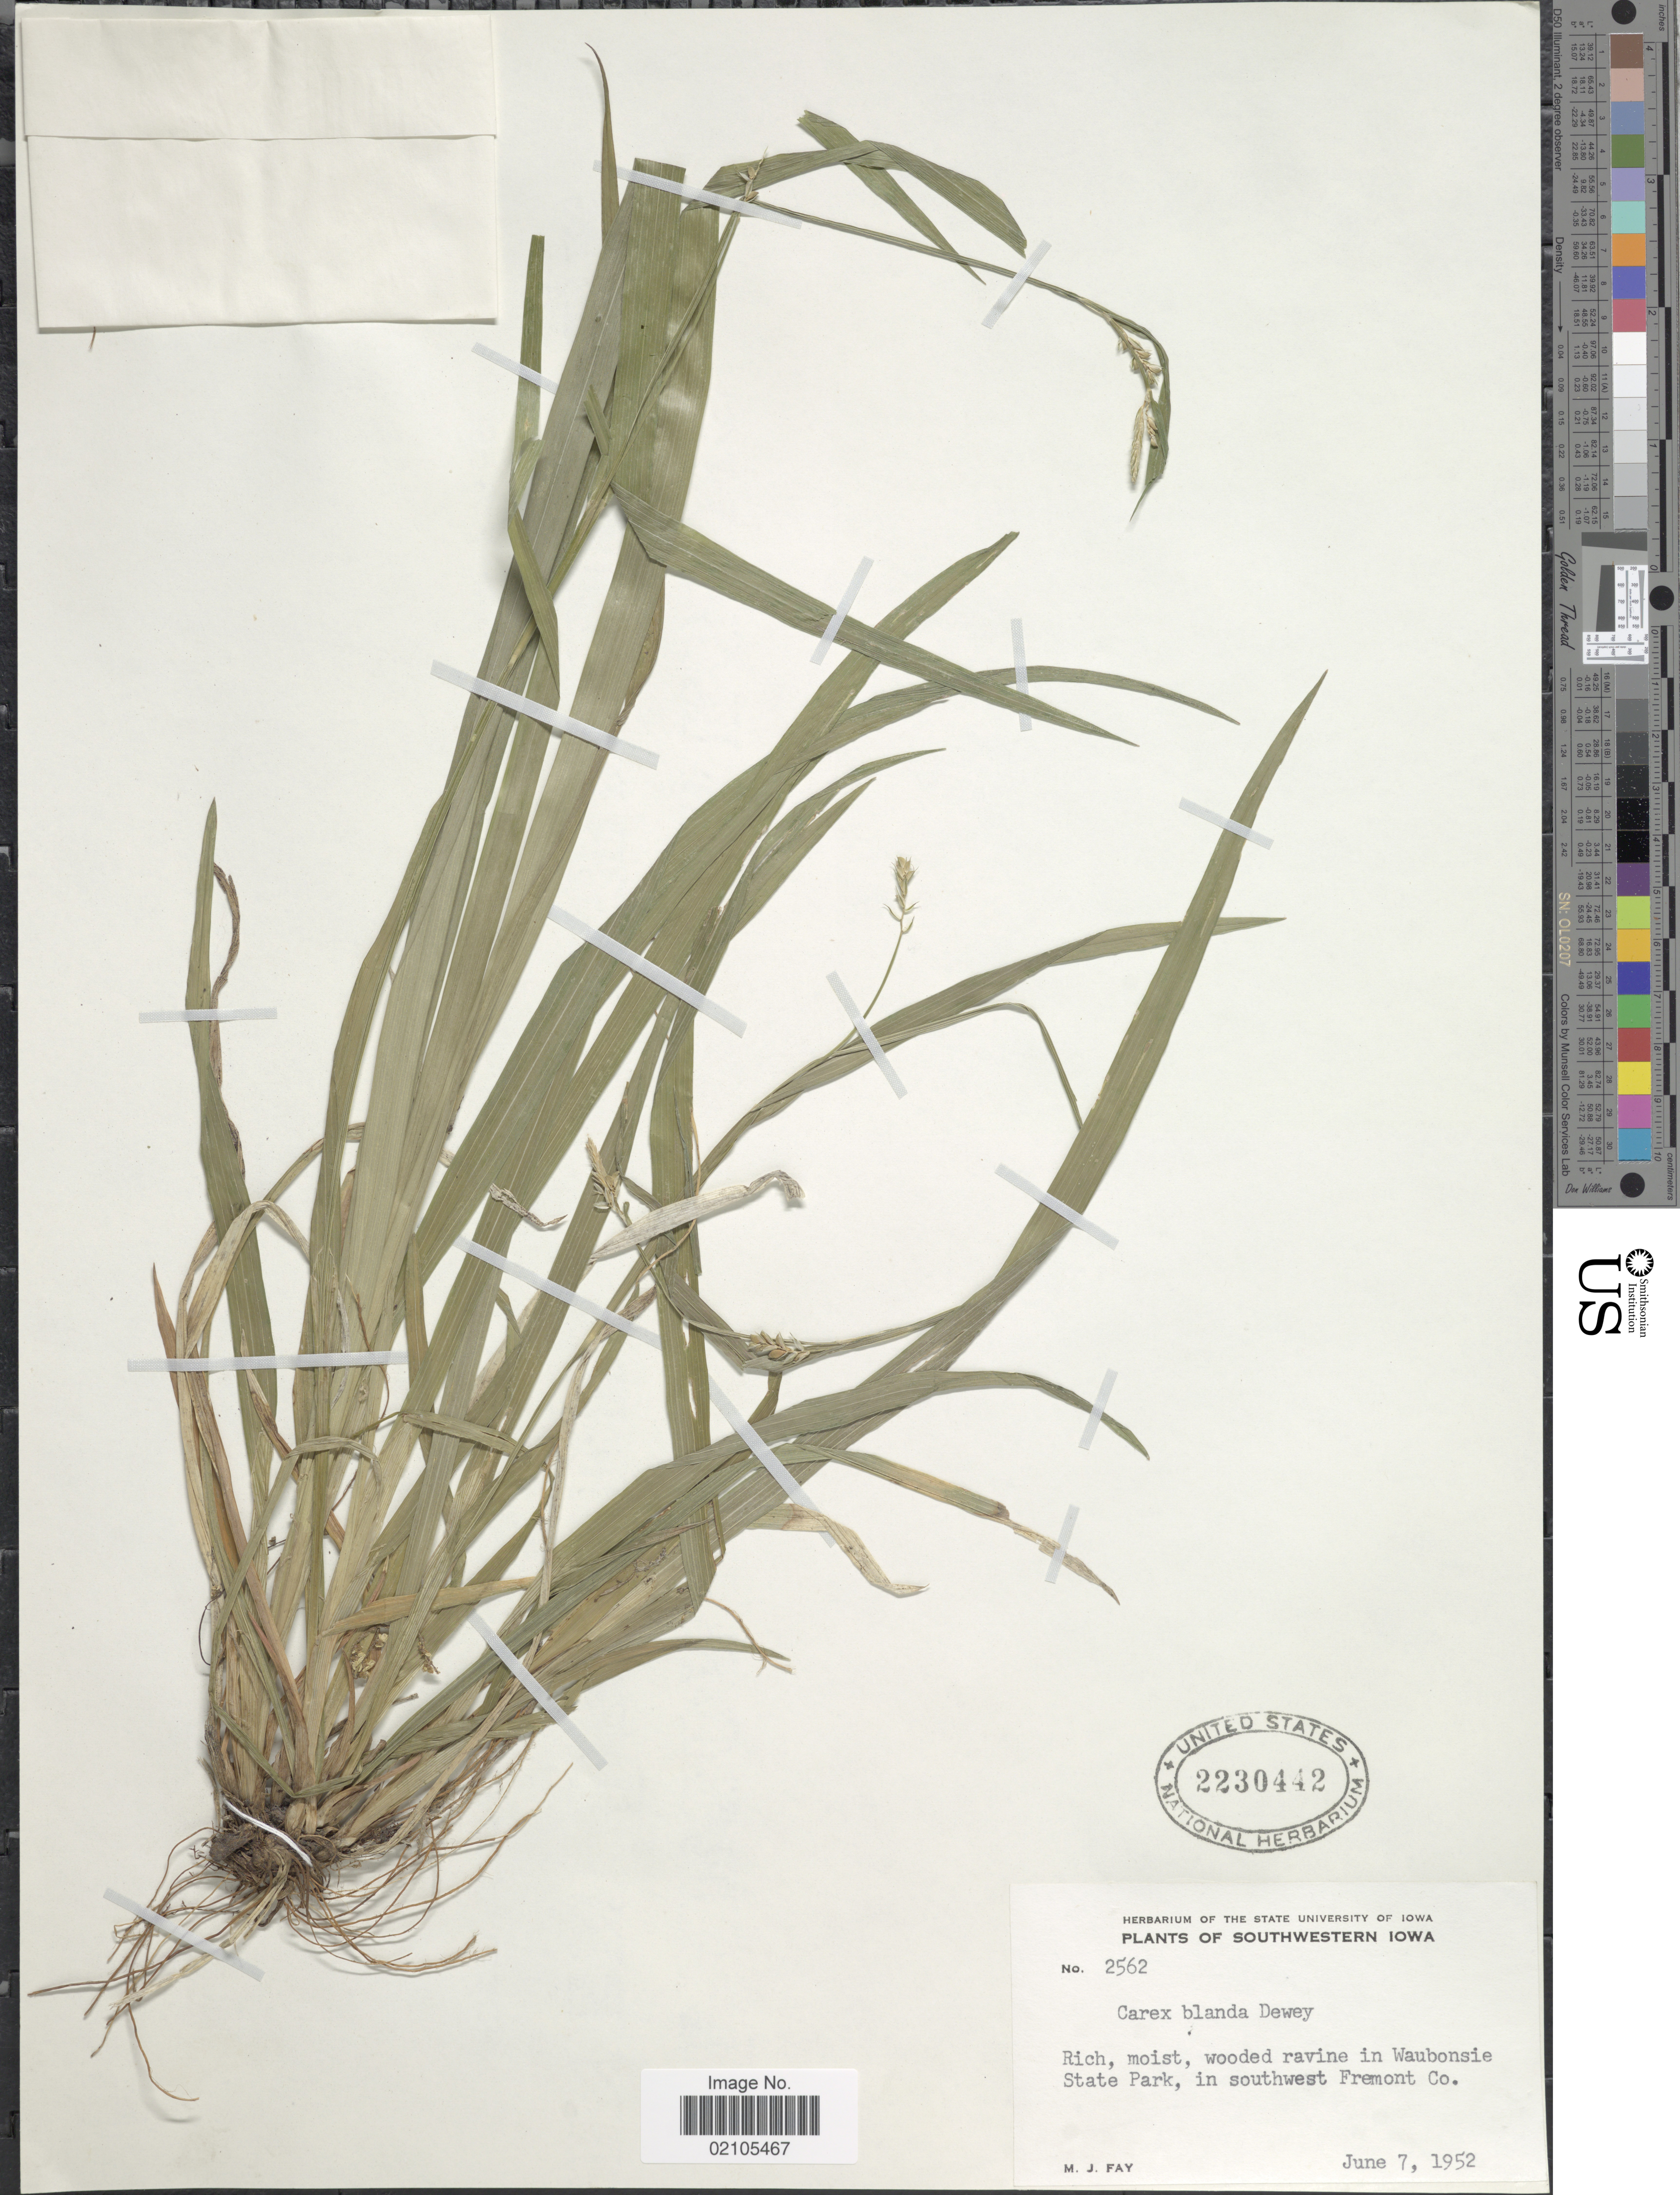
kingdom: Plantae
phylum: Tracheophyta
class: Liliopsida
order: Poales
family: Cyperaceae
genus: Carex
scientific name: Carex blanda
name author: Dewey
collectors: M. Fay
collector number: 2562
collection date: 1952-06-07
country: United States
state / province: Iowa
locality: Southwestern Iowa. Rich, moist, wooded ravine in Waubonsie State Park, in southwest Fremont Co.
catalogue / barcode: US 2230442